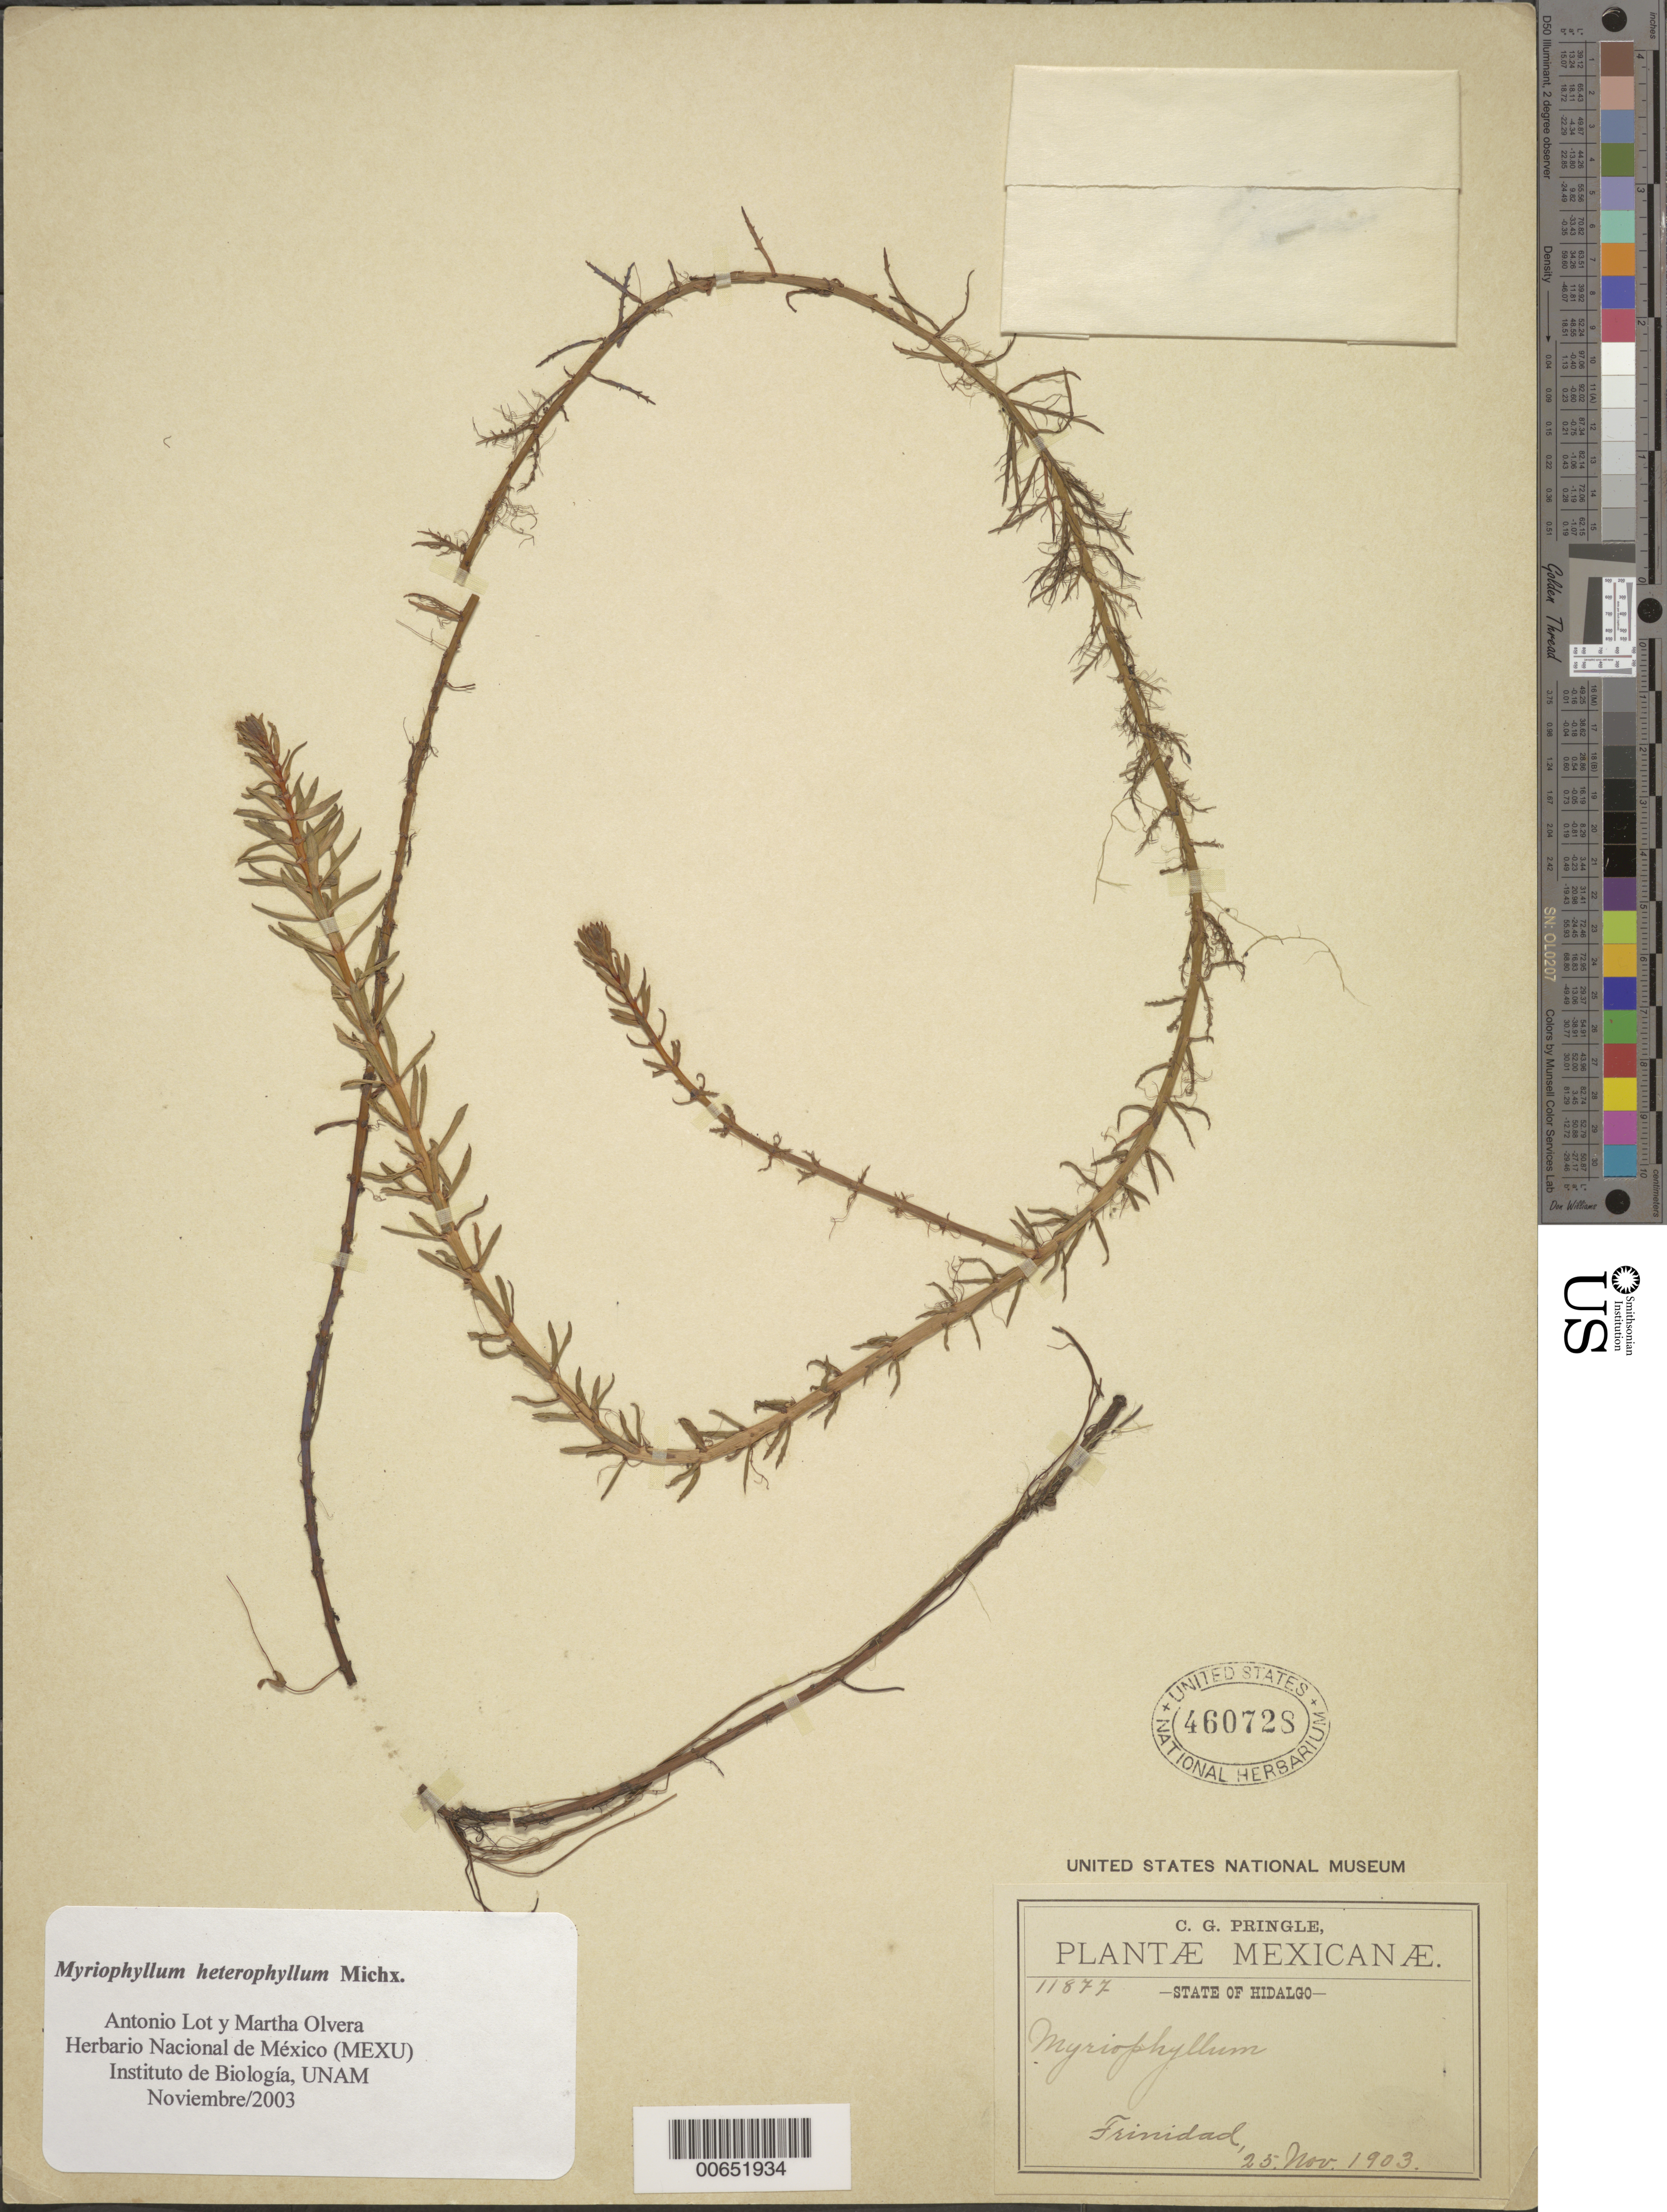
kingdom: Plantae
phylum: Tracheophyta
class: Magnoliopsida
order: Saxifragales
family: Haloragaceae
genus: Myriophyllum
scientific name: Myriophyllum heterophyllum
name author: Michx.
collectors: C. G. Pringle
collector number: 11877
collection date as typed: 25 Nov 1903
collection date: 1903-11-25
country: Mexico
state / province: Hidalgo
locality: Trinidad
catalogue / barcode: US 460728